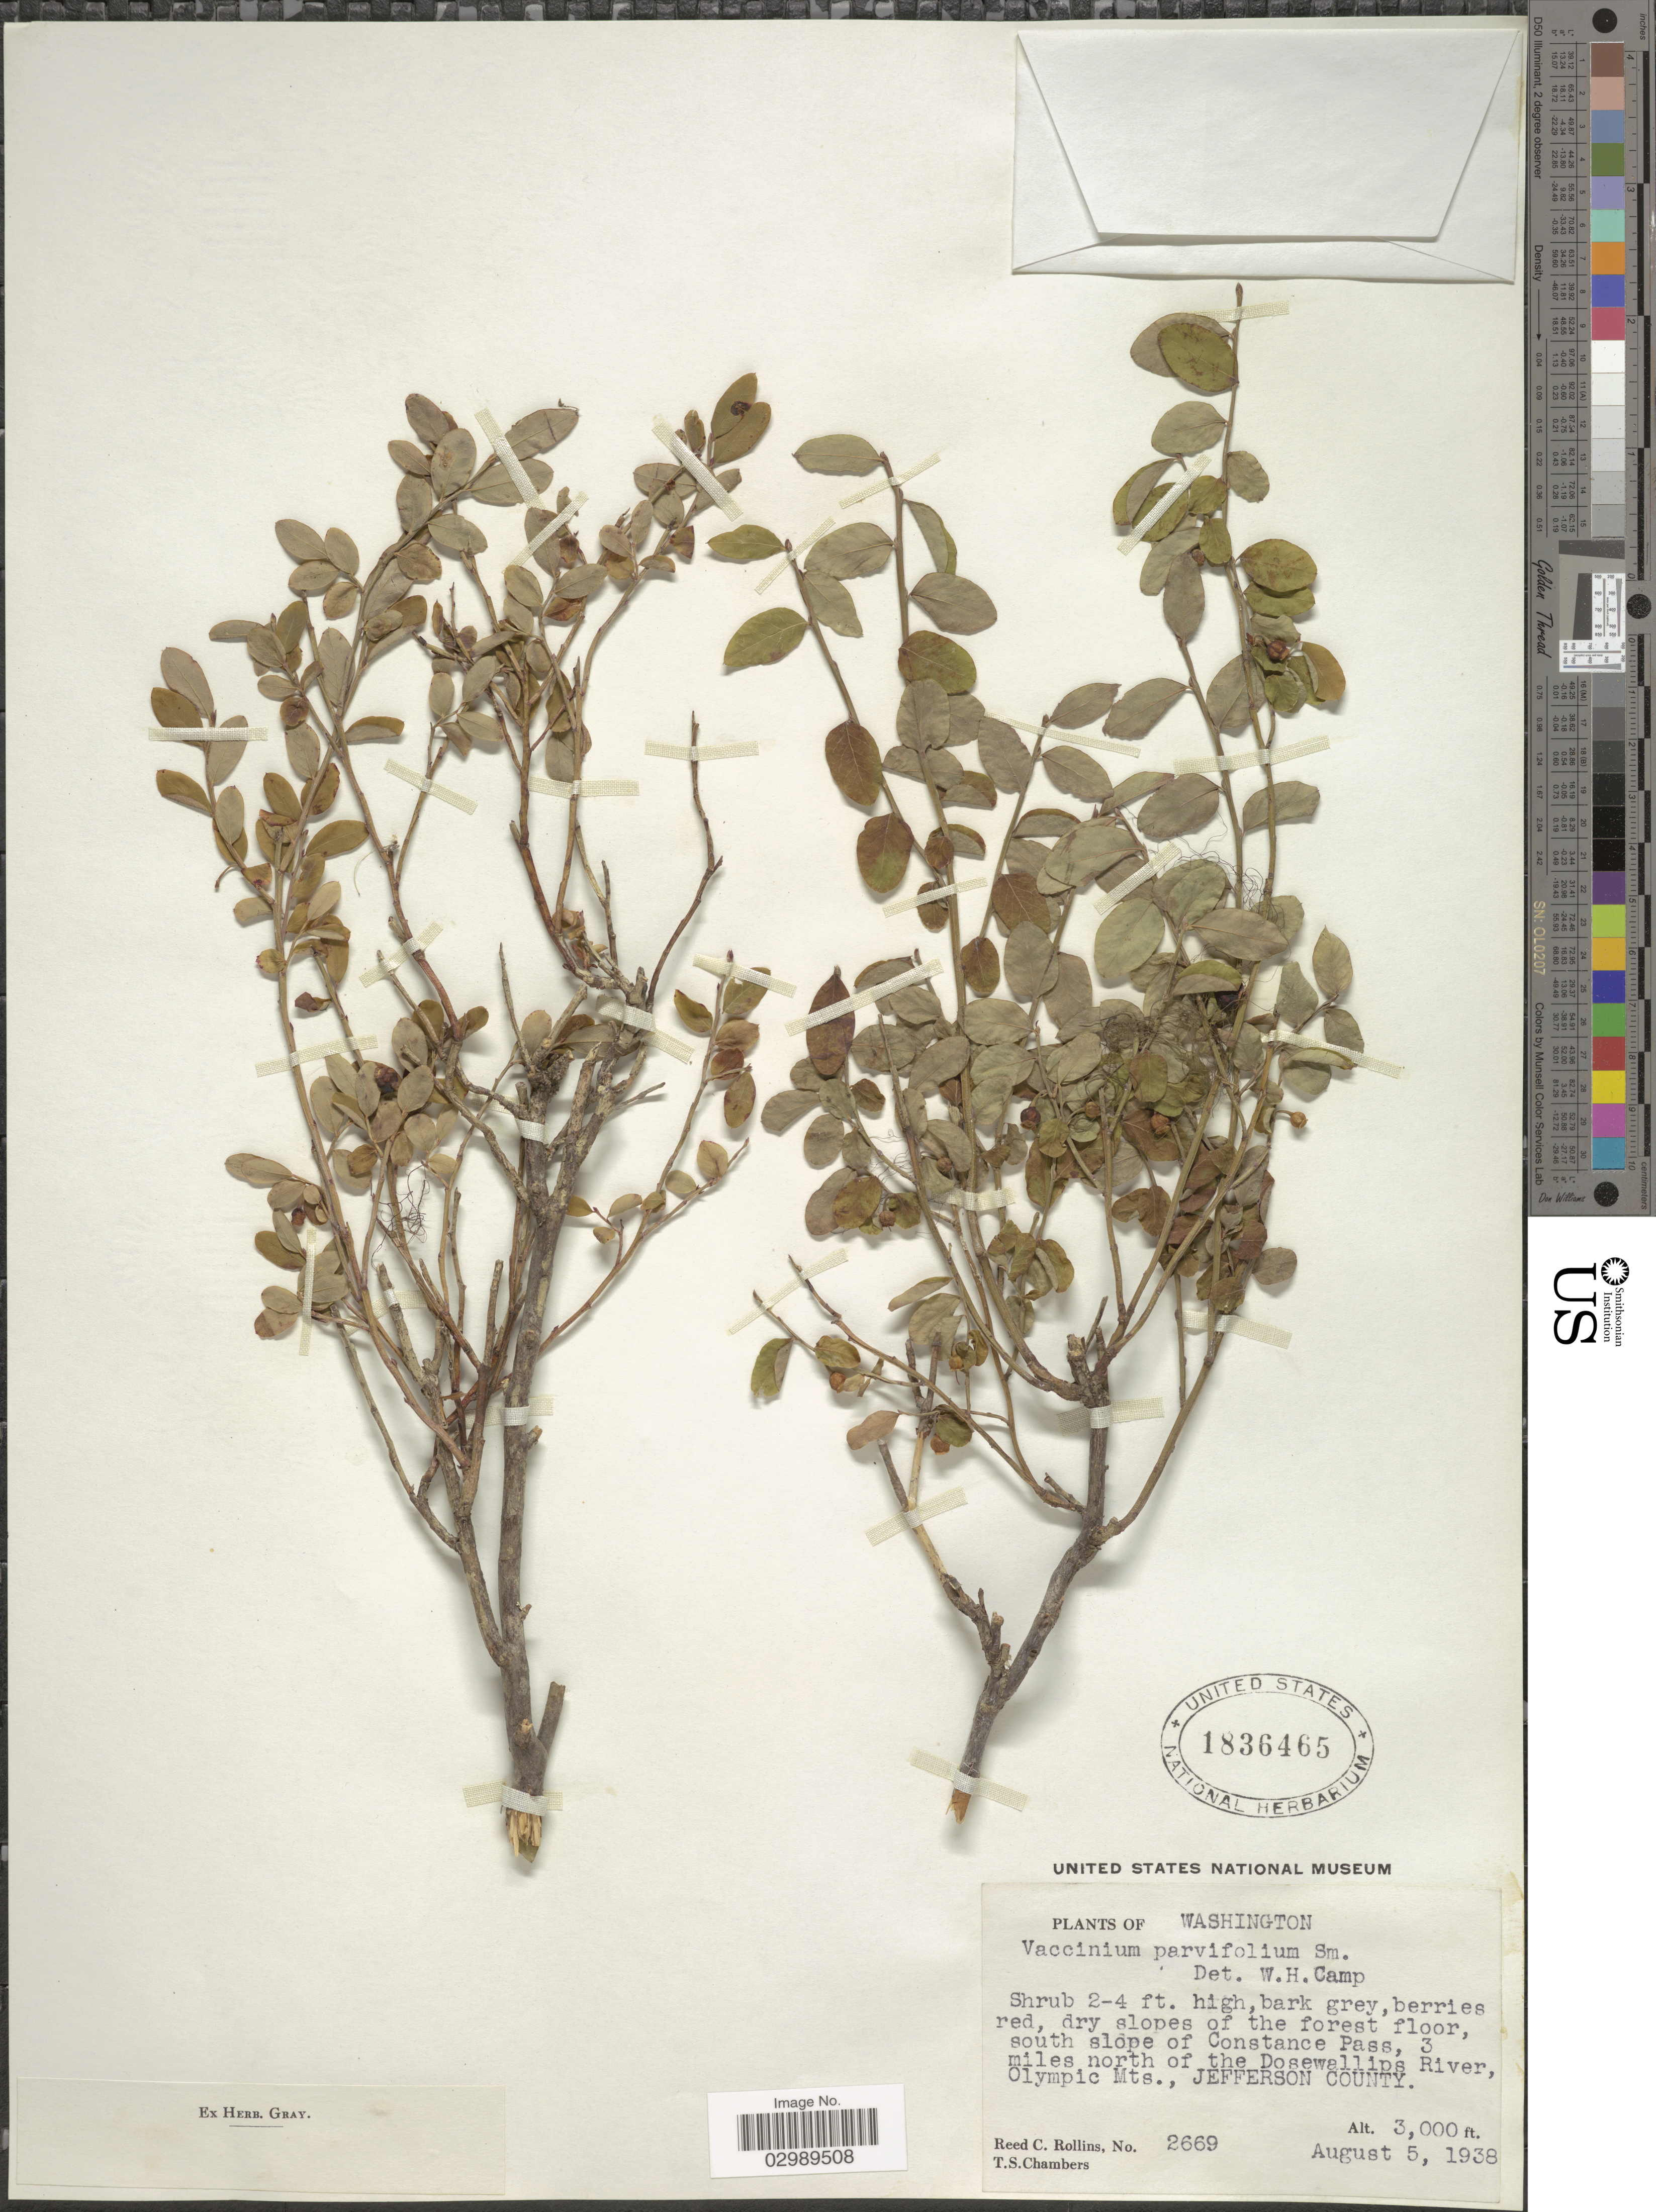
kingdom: Plantae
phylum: Tracheophyta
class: Magnoliopsida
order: Ericales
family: Ericaceae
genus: Vaccinium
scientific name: Vaccinium parvifolium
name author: Small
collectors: R. C. Rollins & T. Chambers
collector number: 2669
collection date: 1938-08-05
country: United States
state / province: Washington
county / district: Jefferson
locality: South slope of Constance Pass, 3 miles north of the Dosewallips River, Olympic Mts., Jefferson County.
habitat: forest floor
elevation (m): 914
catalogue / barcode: US 1836465